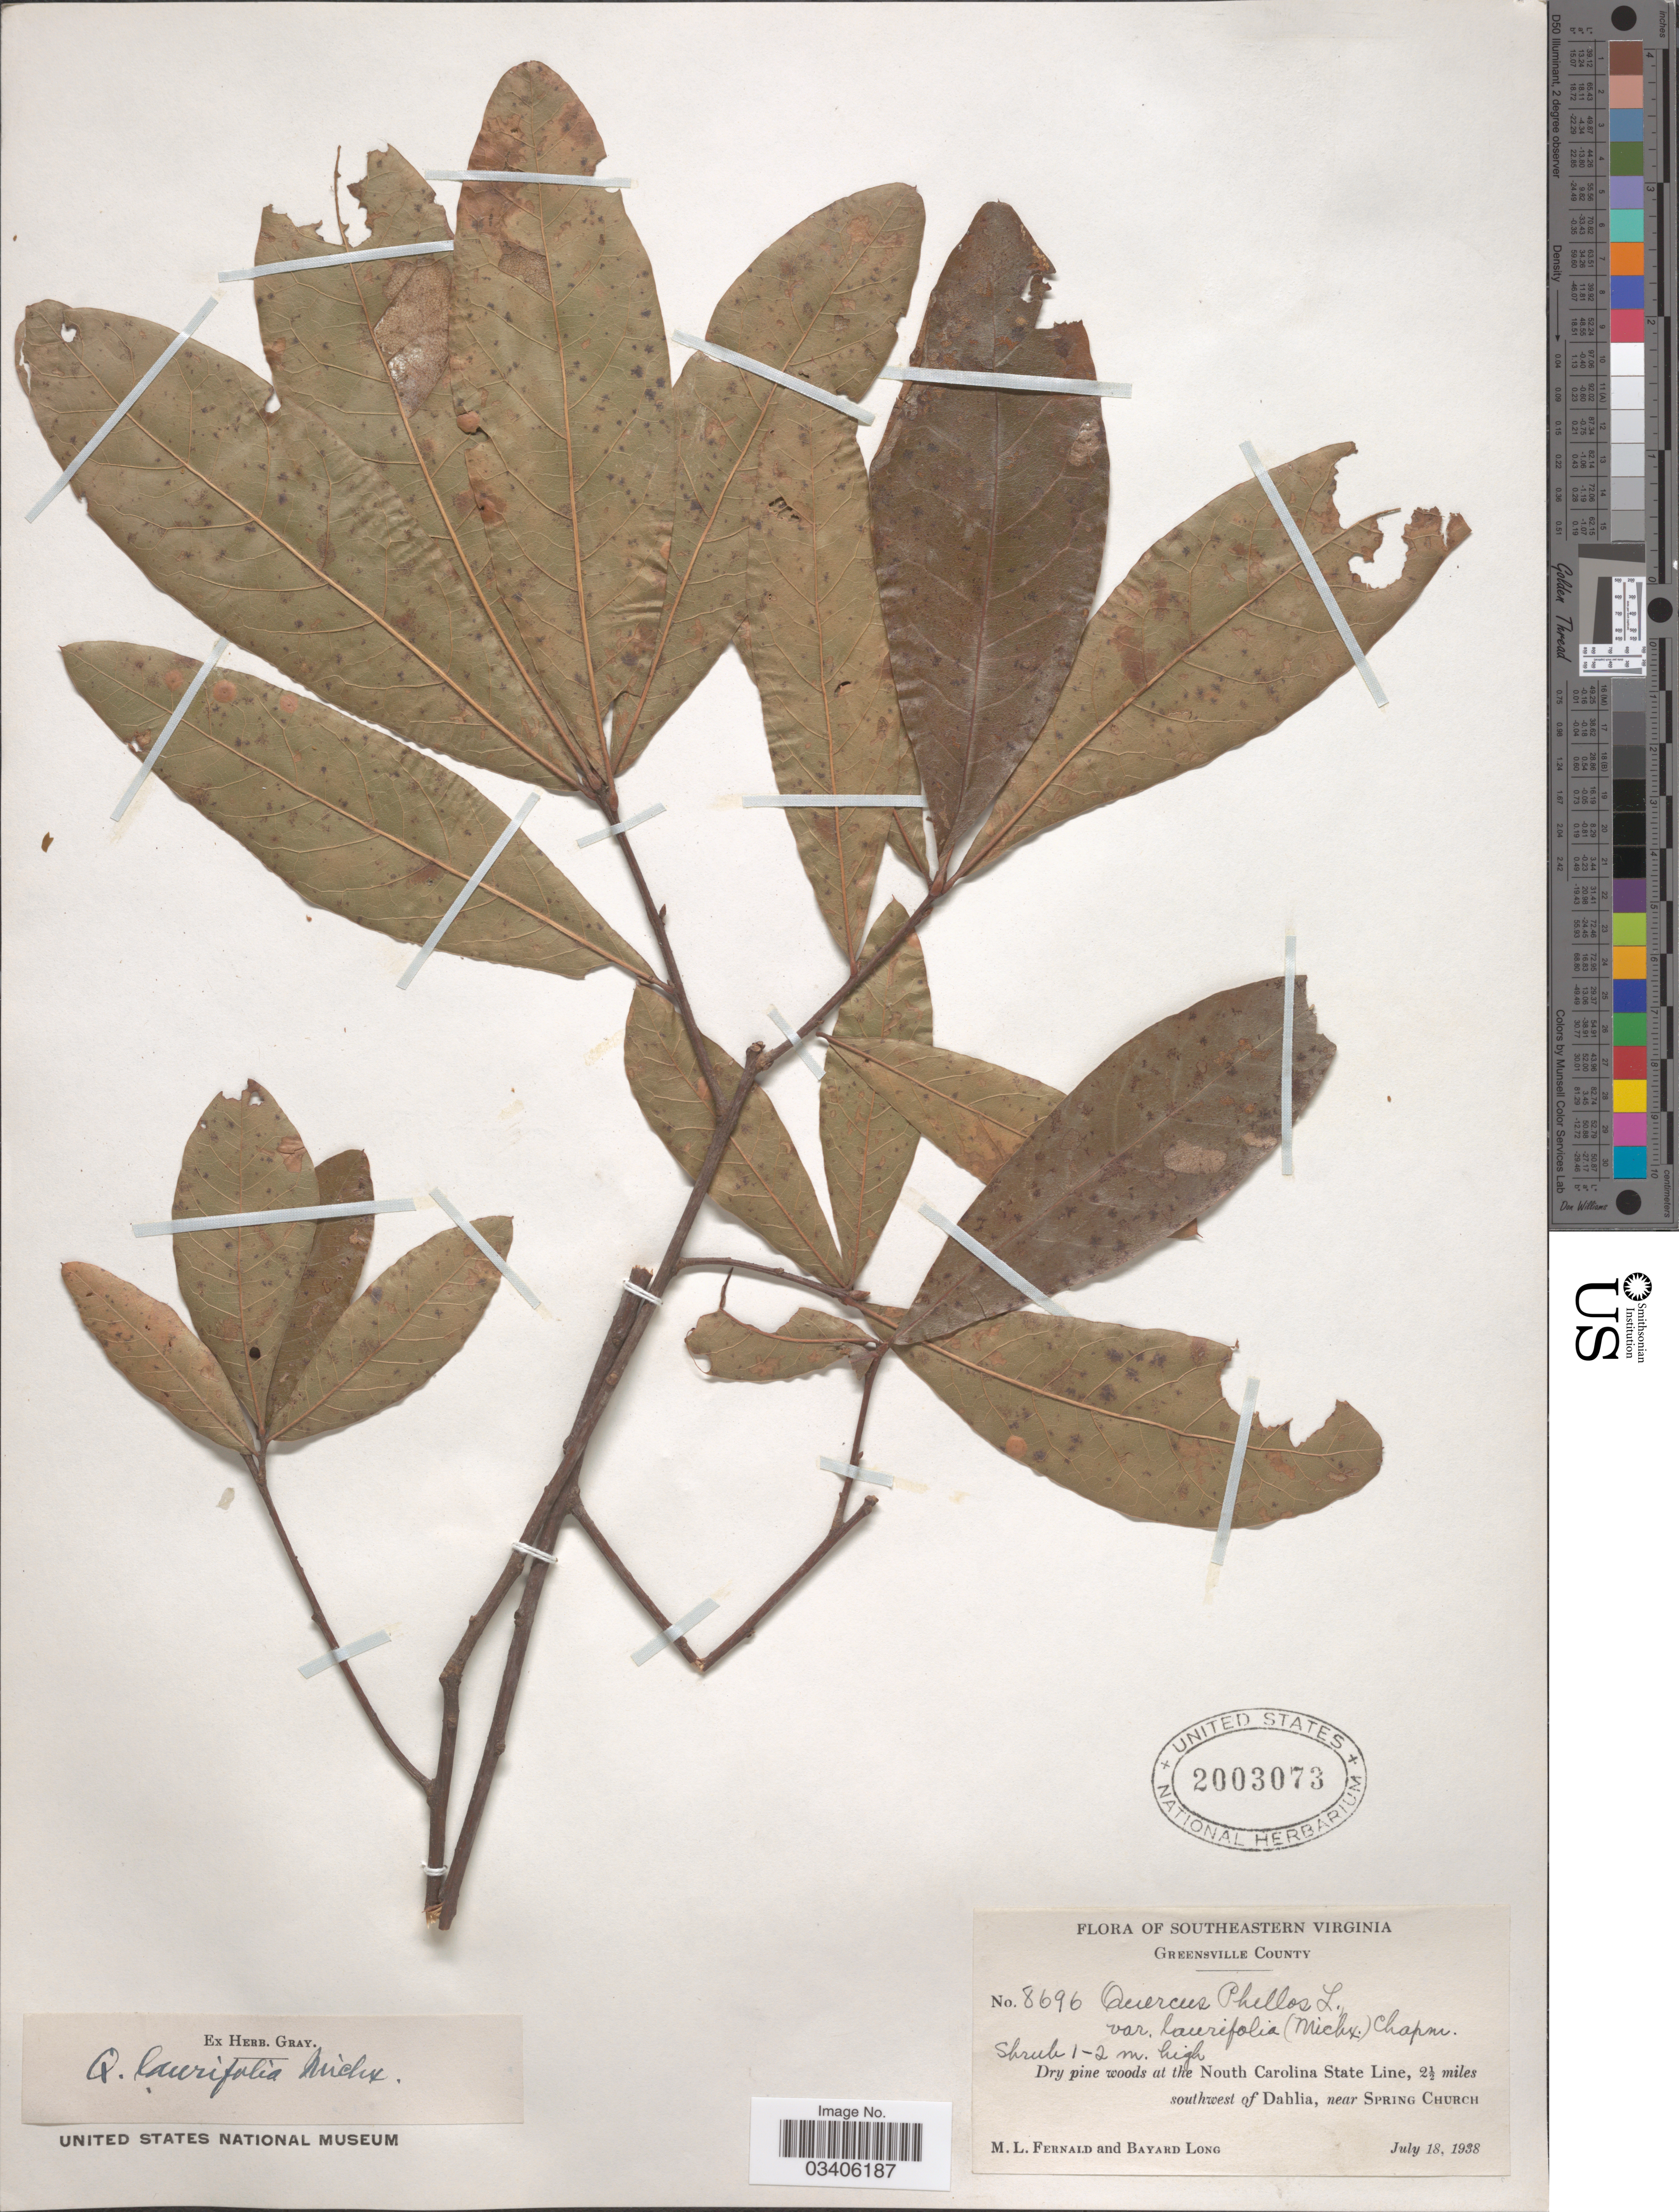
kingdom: Plantae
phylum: Tracheophyta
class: Magnoliopsida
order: Fagales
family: Fagaceae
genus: Quercus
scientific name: Quercus laurifolia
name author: Michx.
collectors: M. L. Fernald & B. Long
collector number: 8696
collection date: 1938-07-18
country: United States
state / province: Virginia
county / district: Greensville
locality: Southeastern Virginia. Greensville County. At the North Carolina State Line, 2½ miles southwest of Dahlia, near Spring Church.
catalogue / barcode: US 2003073